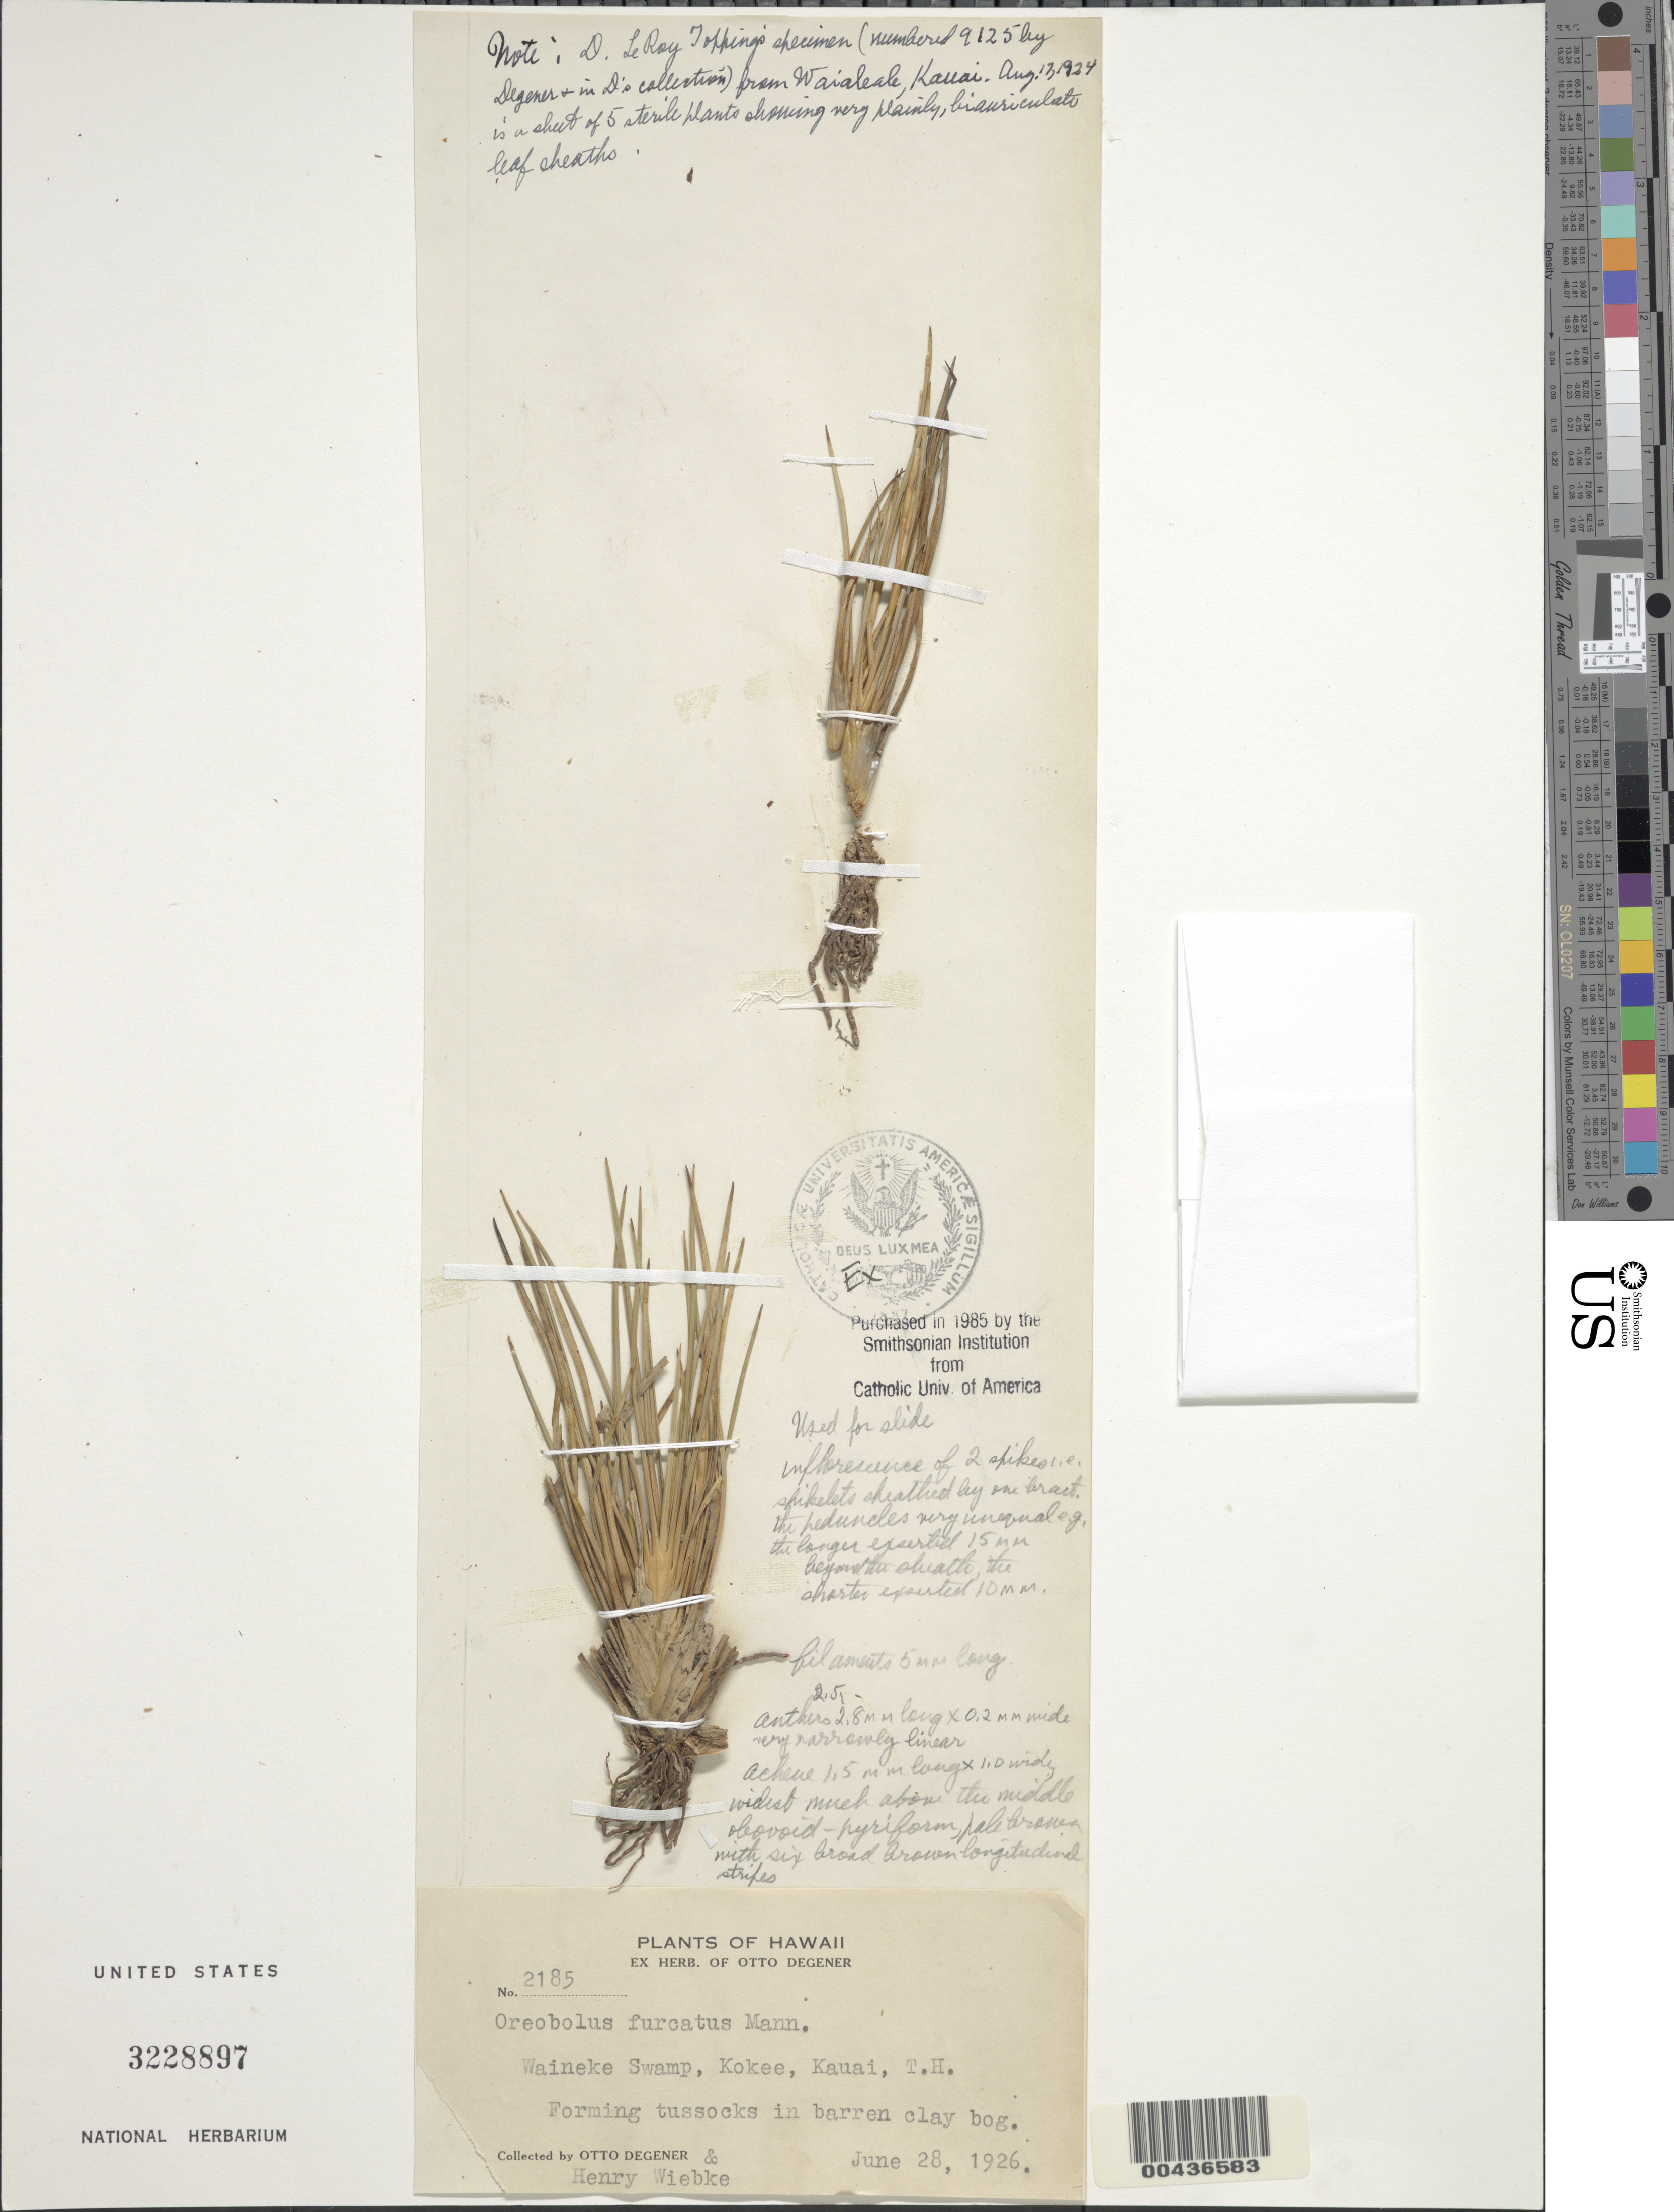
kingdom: Plantae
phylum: Tracheophyta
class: Liliopsida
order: Poales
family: Cyperaceae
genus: Oreobolus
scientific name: Oreobolus furcatus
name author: H. Mann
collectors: O. Degener & H. Wiebke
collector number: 2185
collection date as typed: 28 Jun 1926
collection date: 1926-06-28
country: United States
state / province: Hawaii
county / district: Kauai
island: Kaua'i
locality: Waineke Swamp, Kokee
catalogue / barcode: US 3228897